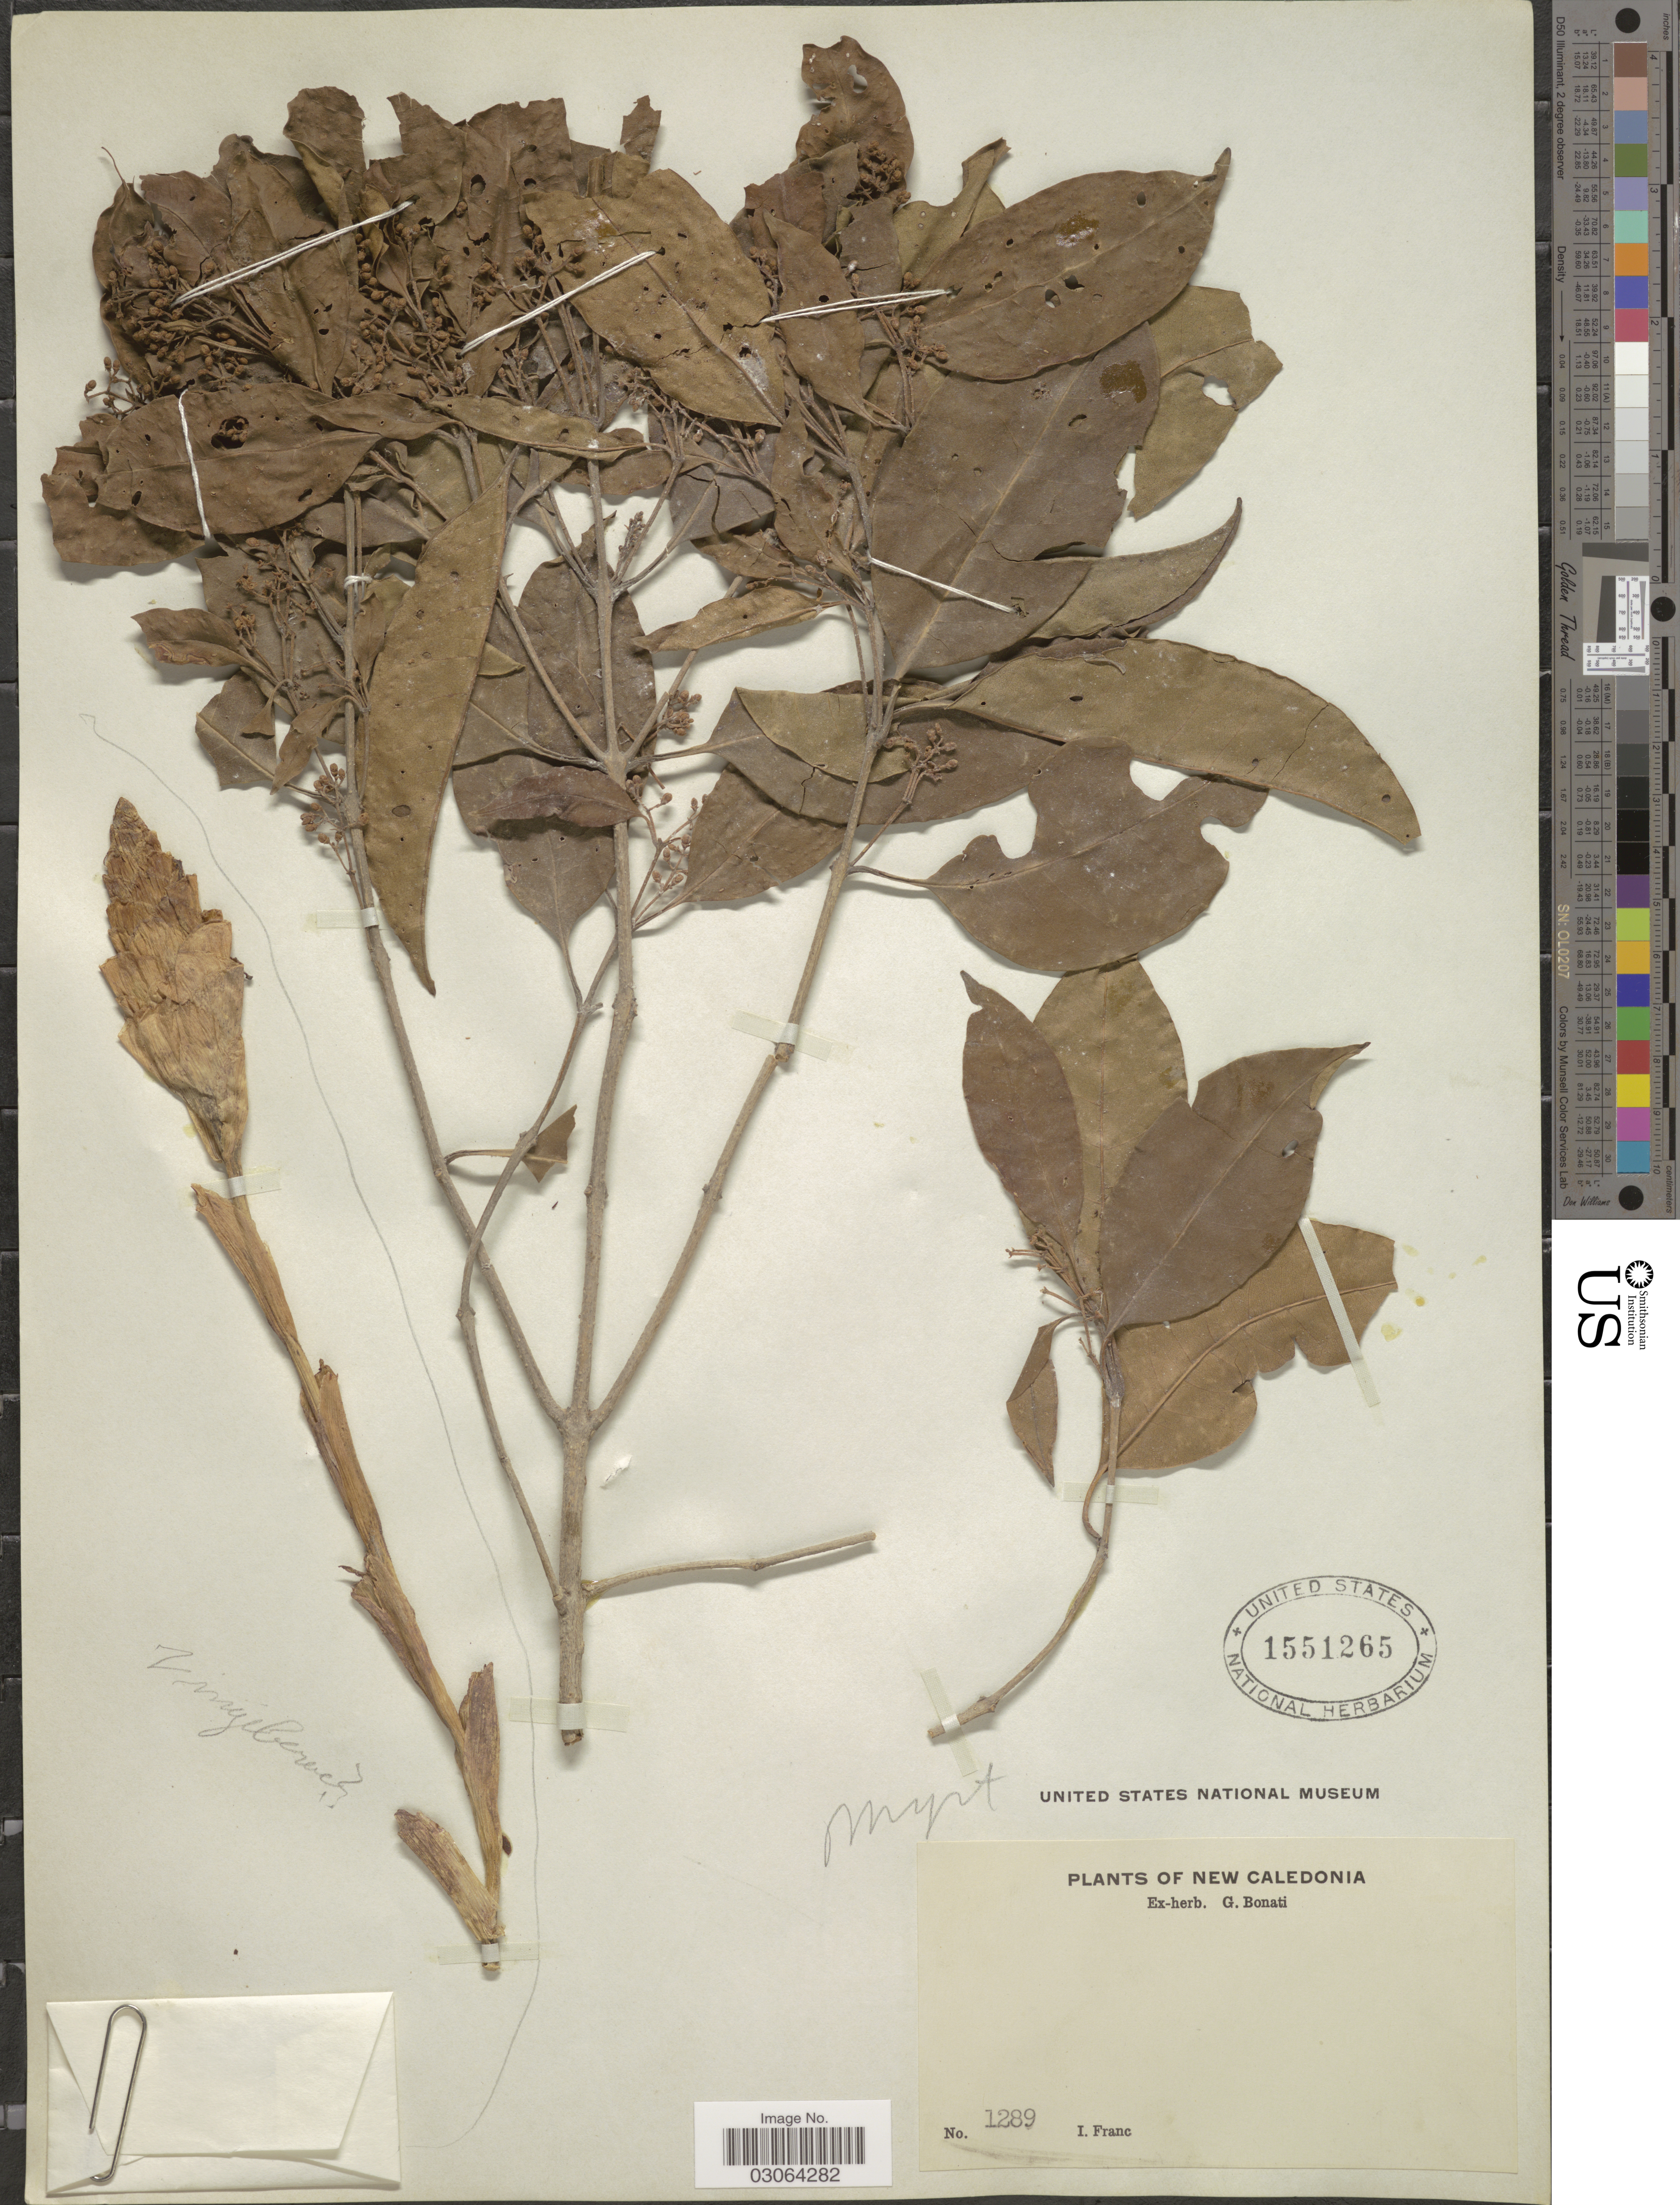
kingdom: Plantae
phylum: Tracheophyta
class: Magnoliopsida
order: Lamiales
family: Oleaceae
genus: Olea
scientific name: Olea paniculata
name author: R. Br.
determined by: Green, P. S.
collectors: I. Franc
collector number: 1289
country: New Caledonia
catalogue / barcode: US 1551265